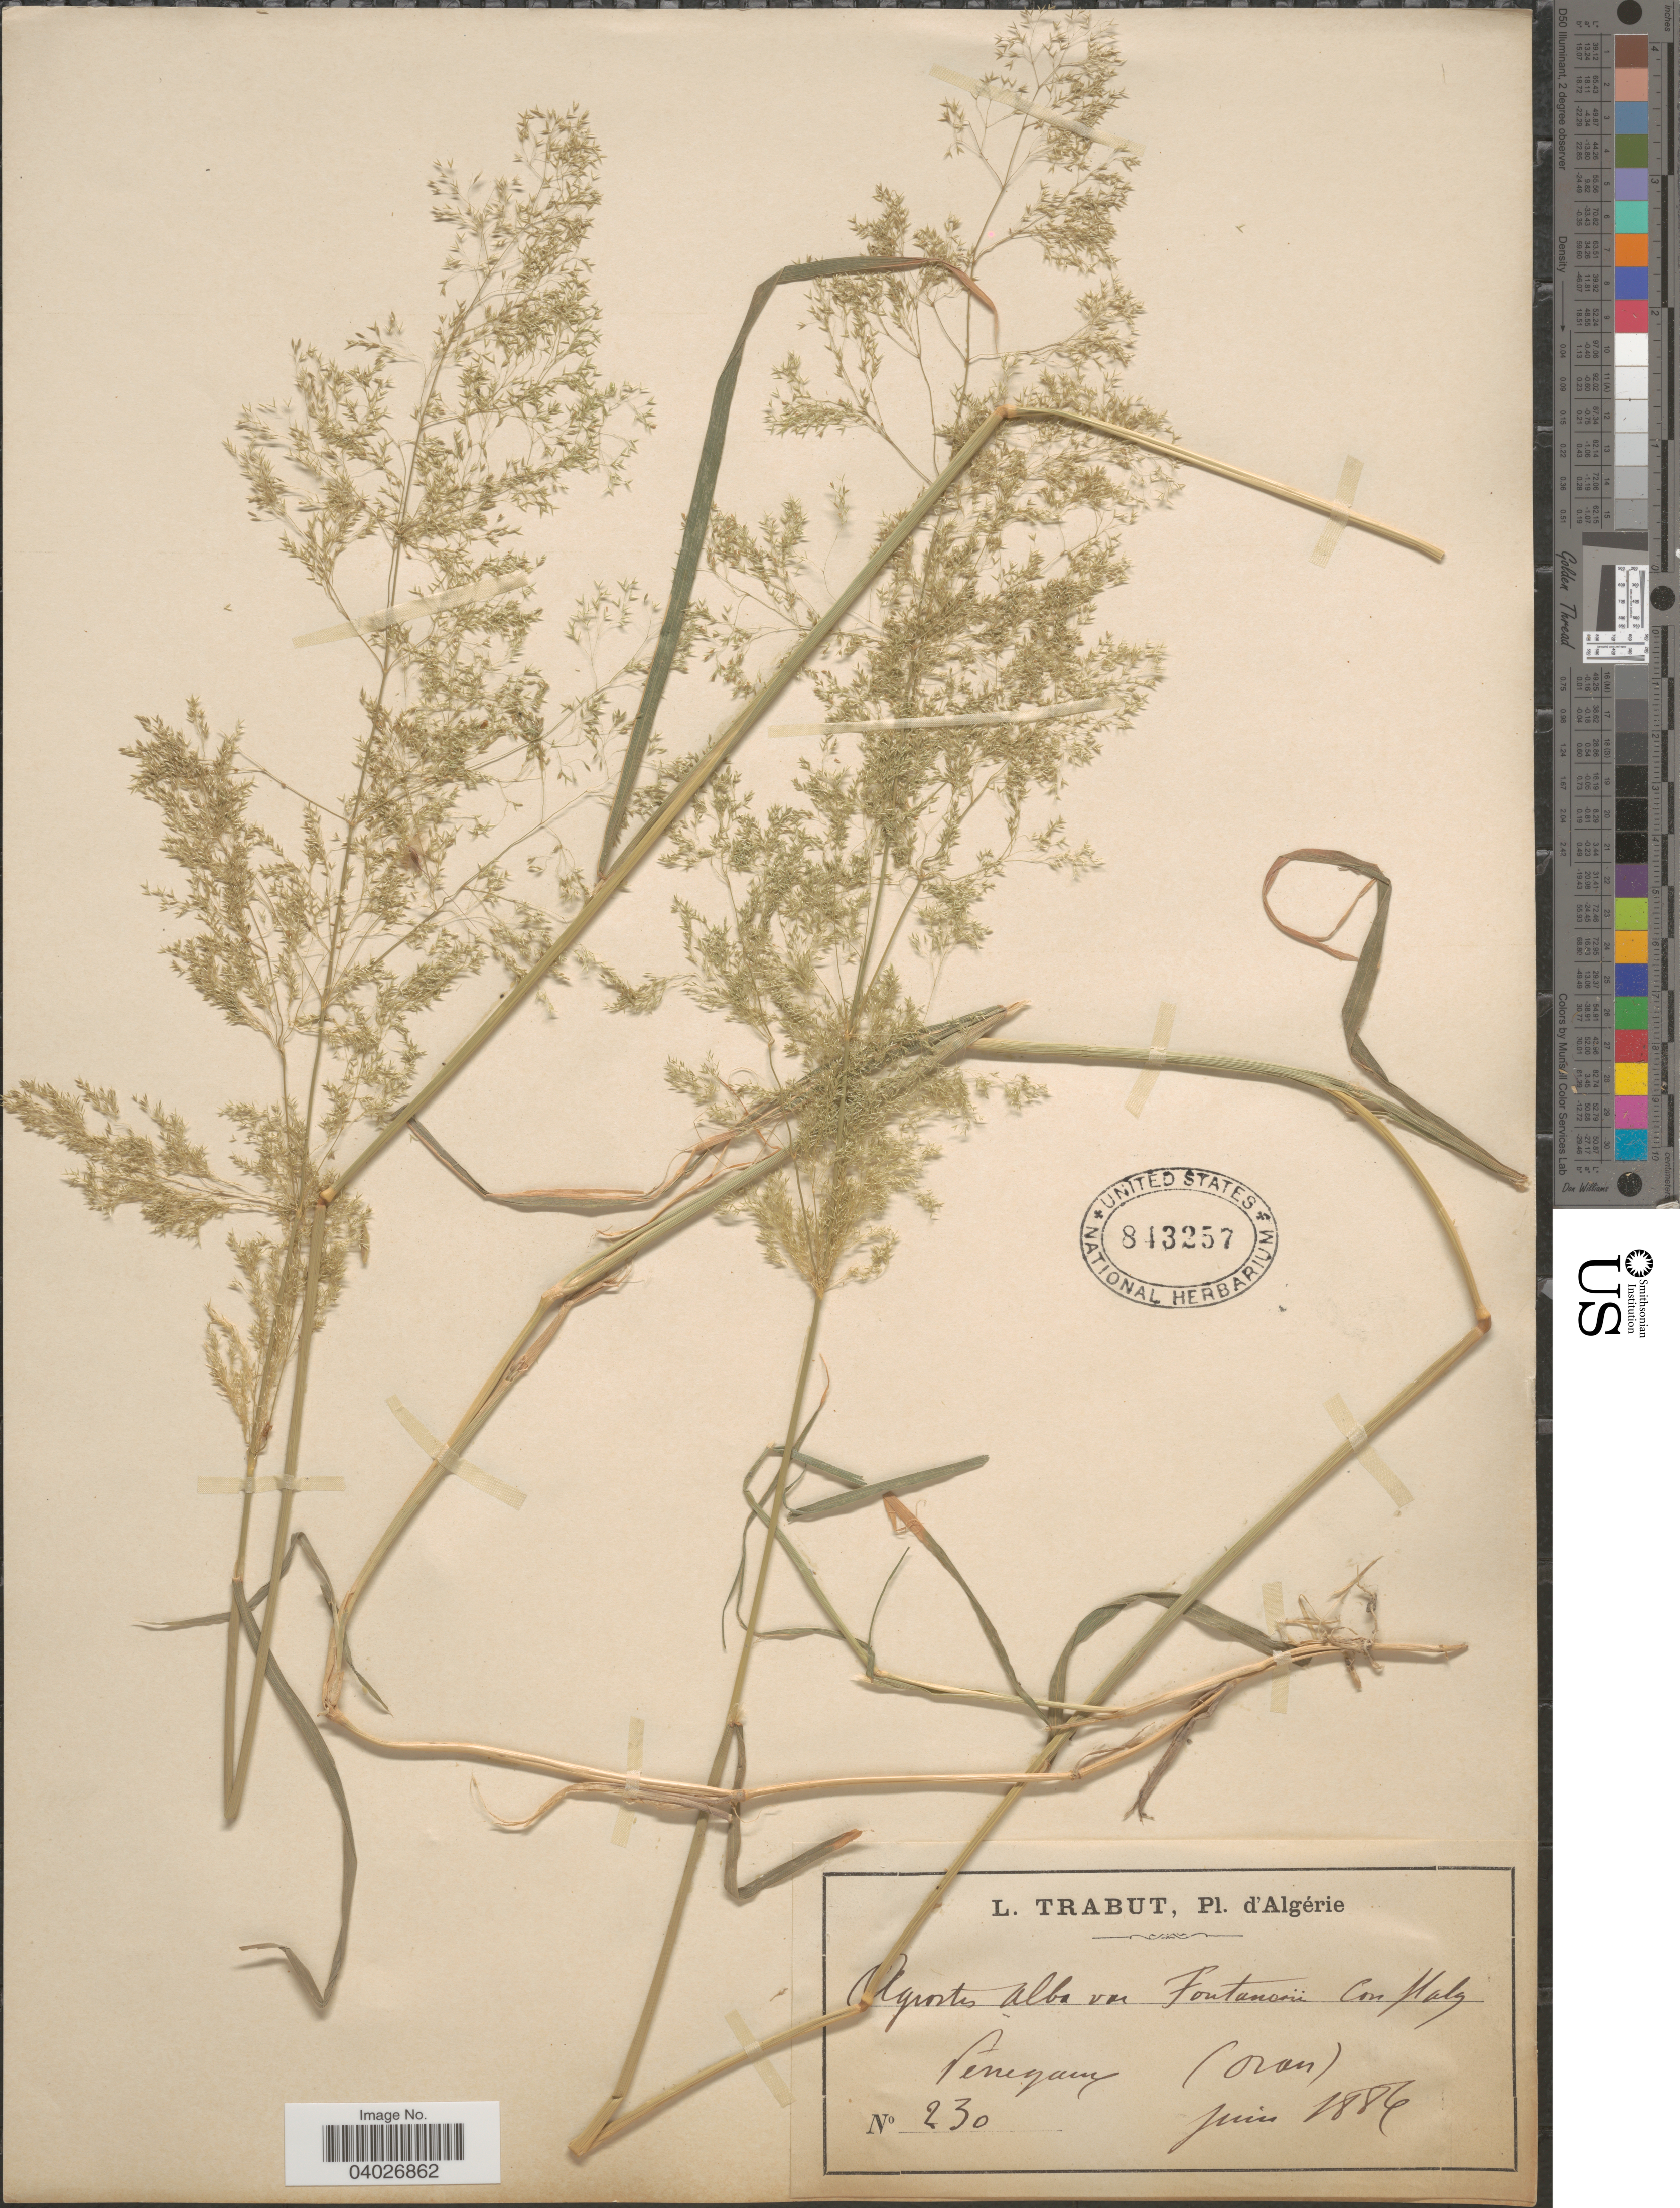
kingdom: Plantae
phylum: Tracheophyta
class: Liliopsida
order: Poales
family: Poaceae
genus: Agrostis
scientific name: Agrostis reuteri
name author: Boiss.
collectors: L. Trabut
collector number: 230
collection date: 1886-06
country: Algeria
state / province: Oran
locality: Perregaux.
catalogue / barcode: US 843257